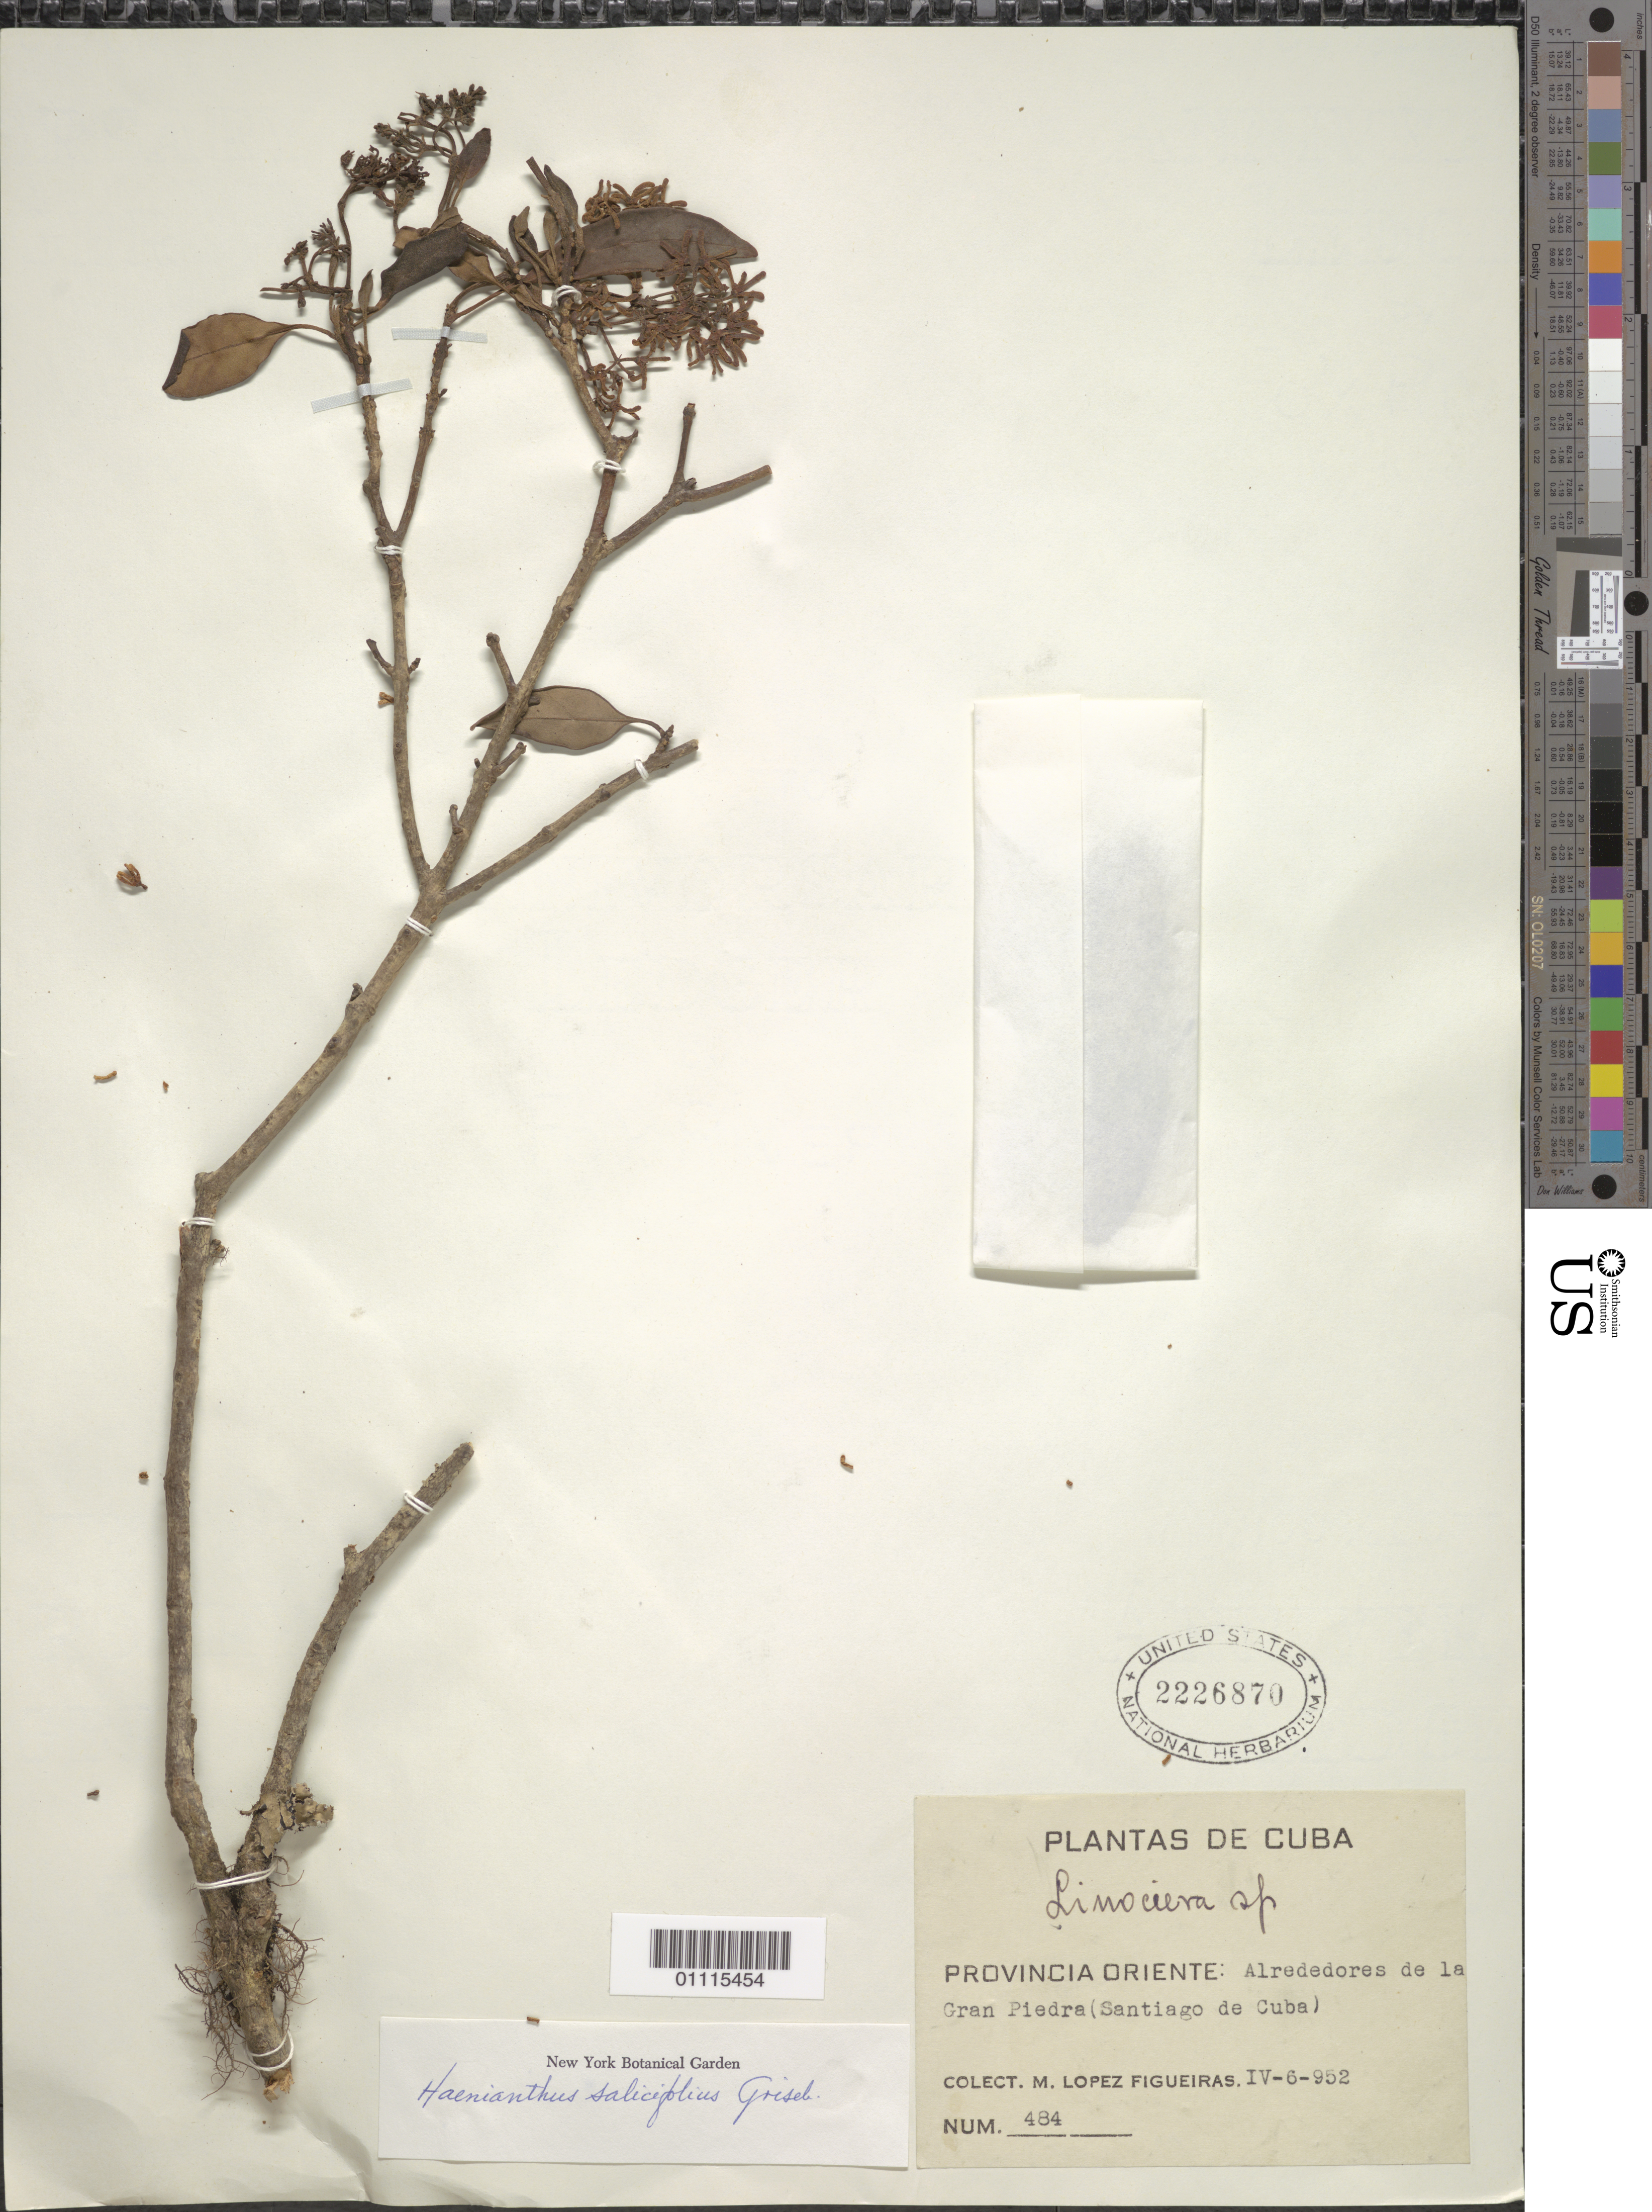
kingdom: Plantae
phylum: Tracheophyta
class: Magnoliopsida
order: Lamiales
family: Oleaceae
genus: Haenianthus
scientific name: Haenianthus salicifolius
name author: Griseb.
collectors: M. López Figueiras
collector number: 484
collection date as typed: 06 Apr 1952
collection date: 1952-04-06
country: Cuba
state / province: Santiago de Cuba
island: Cuba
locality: Gran Piedra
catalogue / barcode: US 2226870